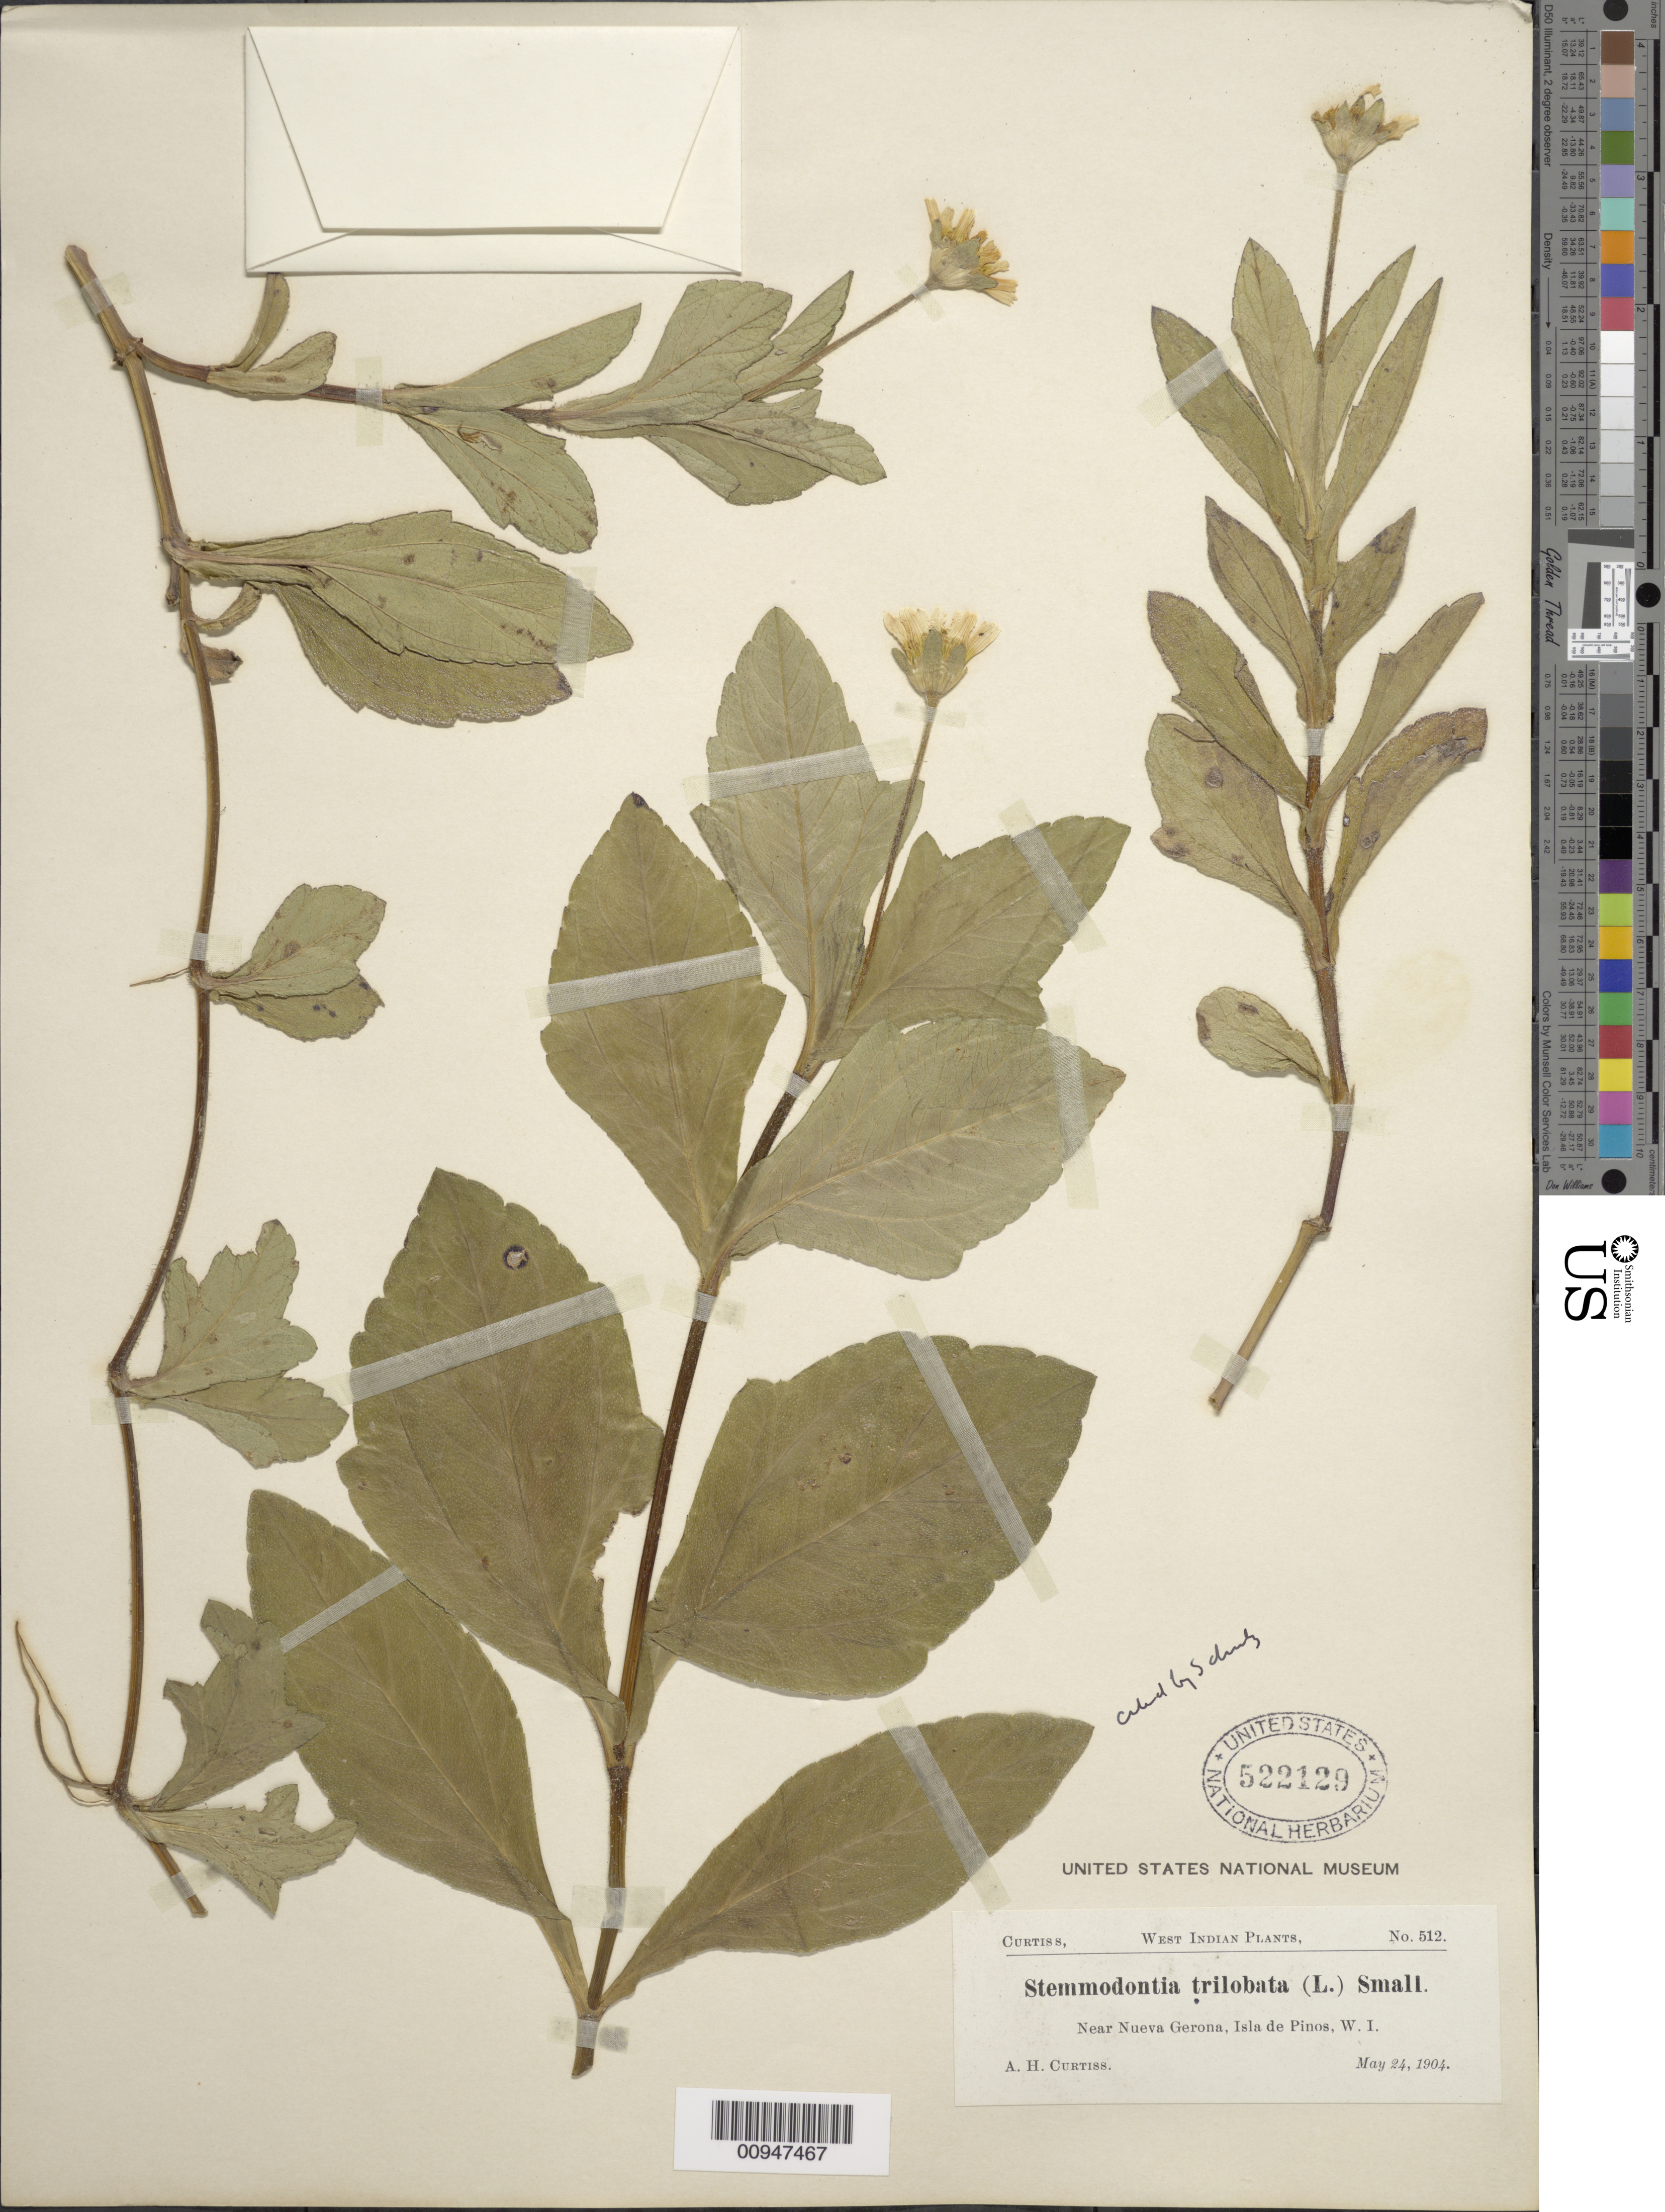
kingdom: Plantae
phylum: Tracheophyta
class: Magnoliopsida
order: Asterales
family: Asteraceae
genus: Sphagneticola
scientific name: Sphagneticola trilobata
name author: (L.) Pruski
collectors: A. H. Curtiss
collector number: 512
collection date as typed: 24 May 1904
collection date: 1904-05-24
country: Cuba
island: Isla de la Juventud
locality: Isle of Pines, Near Nuevo Gerona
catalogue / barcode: US 522129